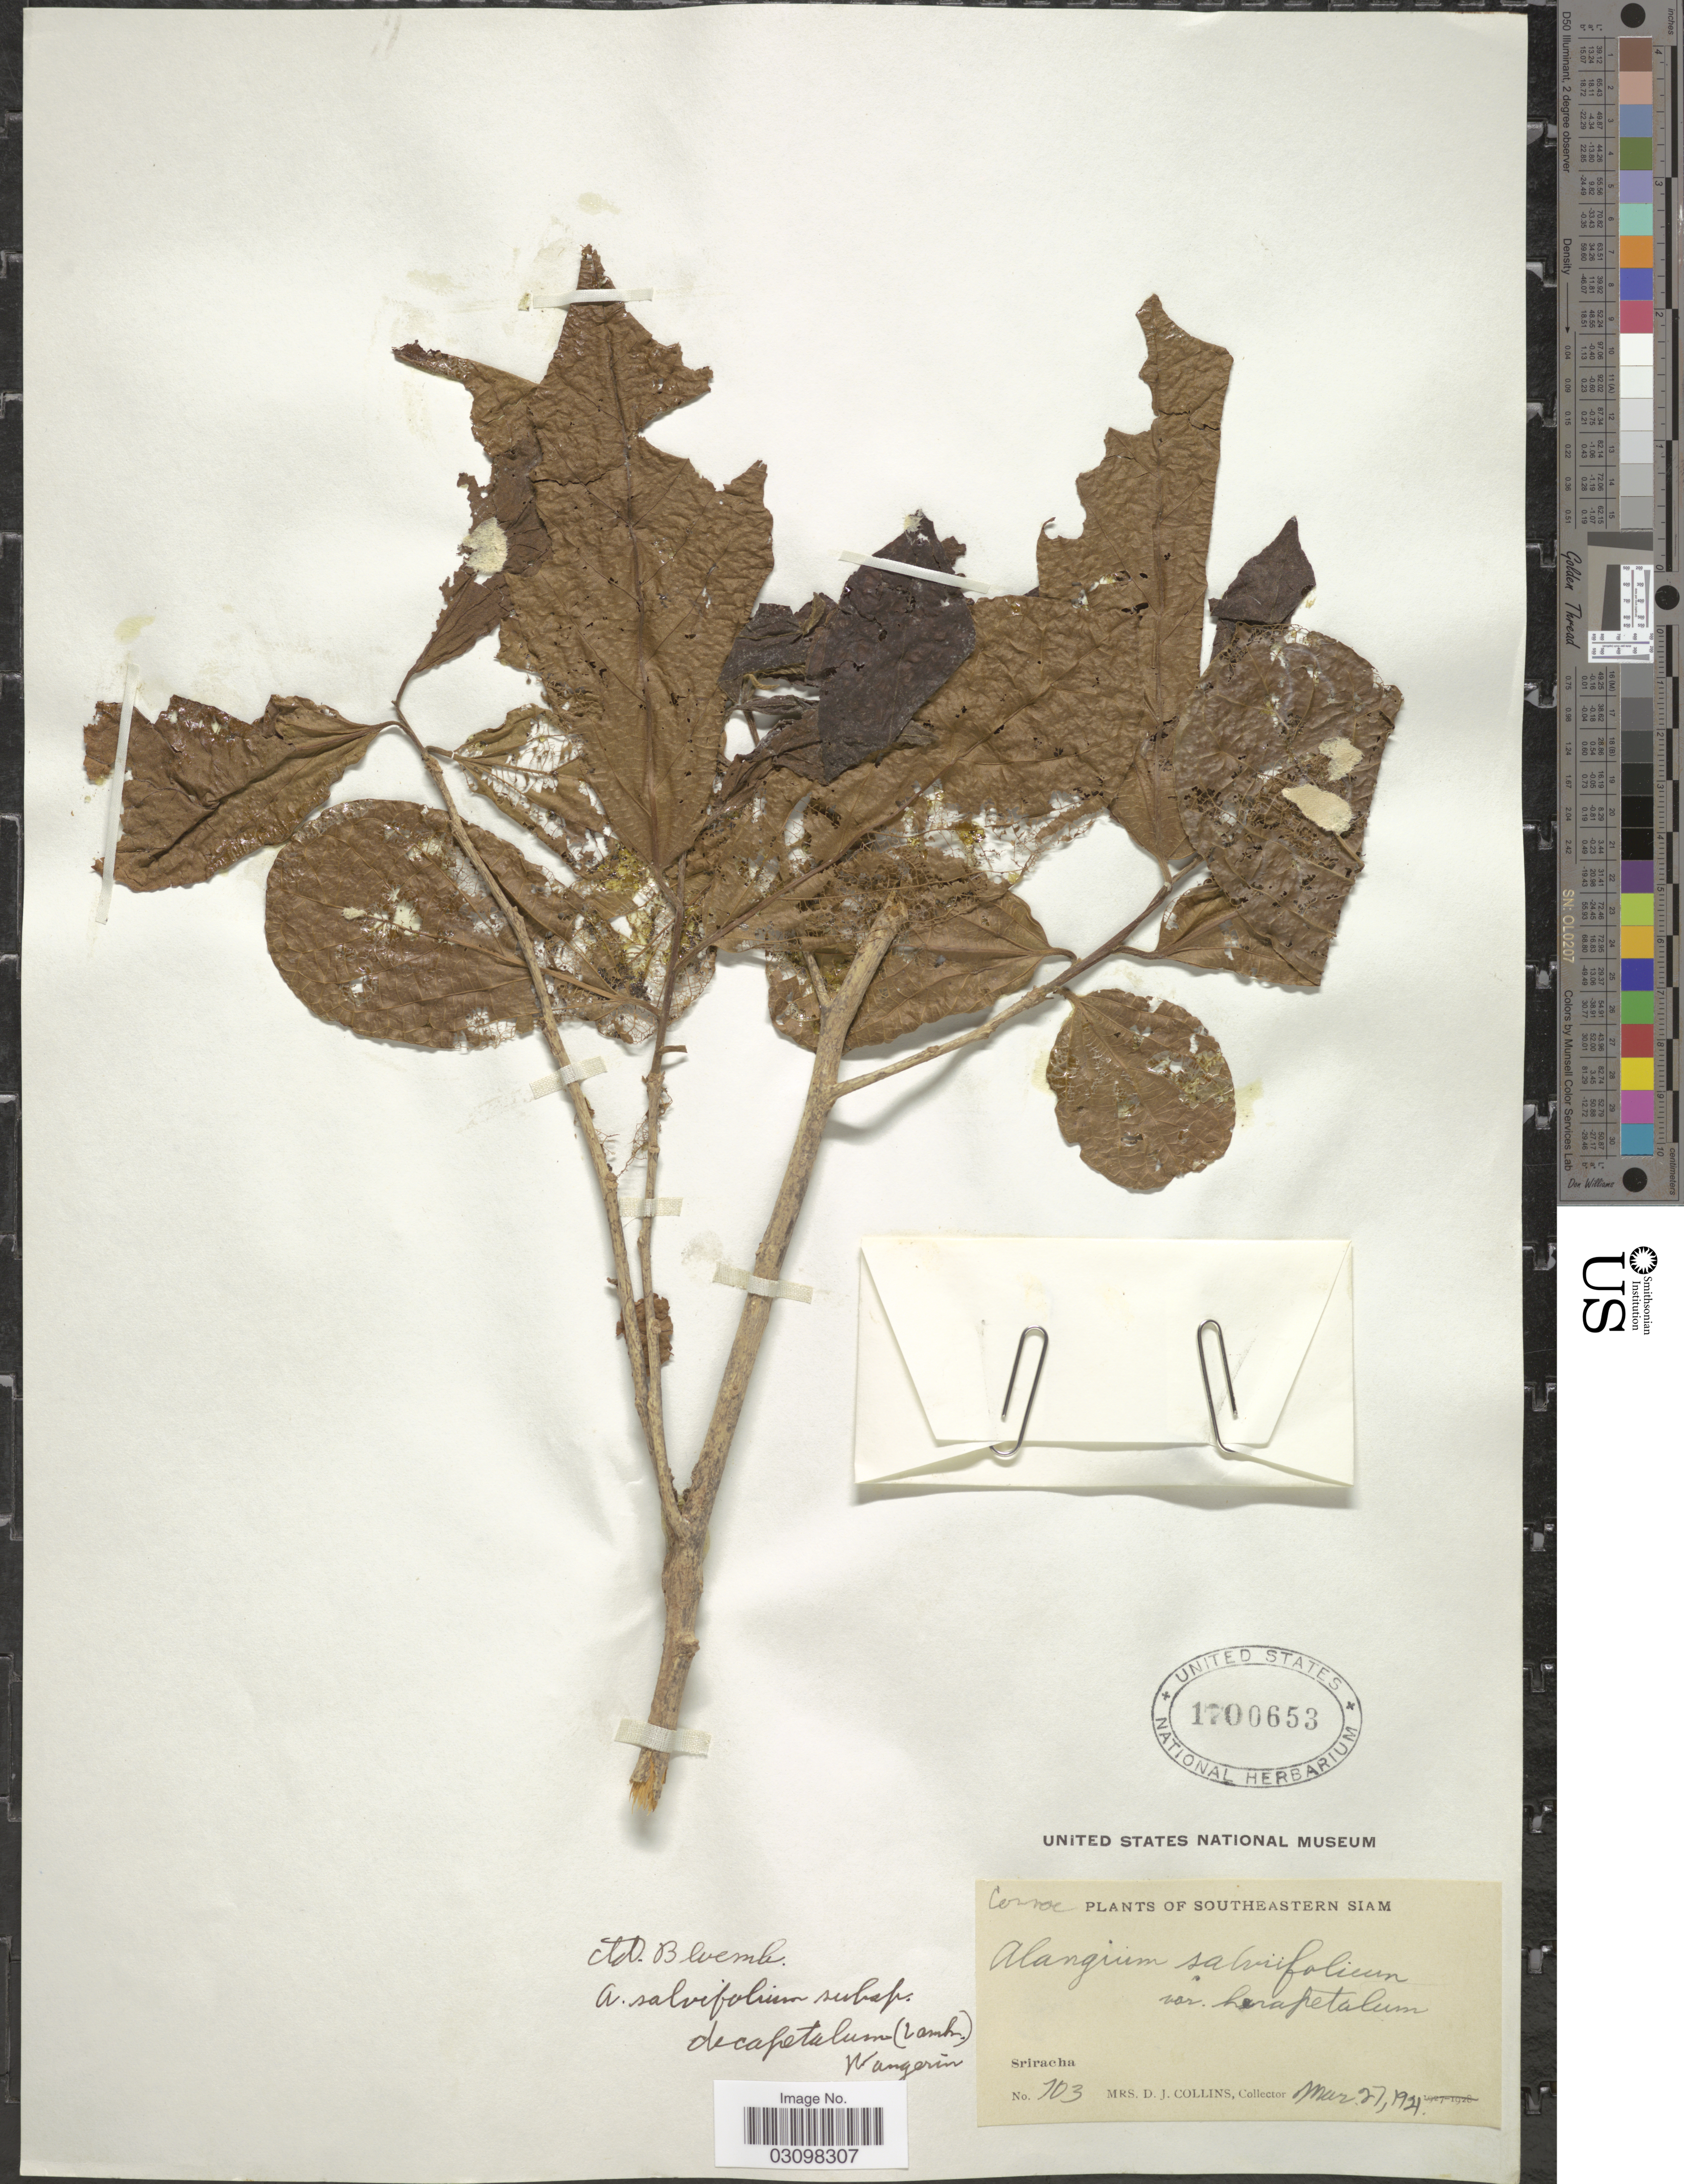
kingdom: Plantae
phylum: Tracheophyta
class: Magnoliopsida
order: Cornales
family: Cornaceae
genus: Alangium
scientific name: Alangium salviifolium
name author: (L. f.) Wangerin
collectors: Mrs. D. J. Collins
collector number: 703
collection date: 1921-03-27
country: Thailand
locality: Southeastern Siam. Sriracha.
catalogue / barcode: US 1700653